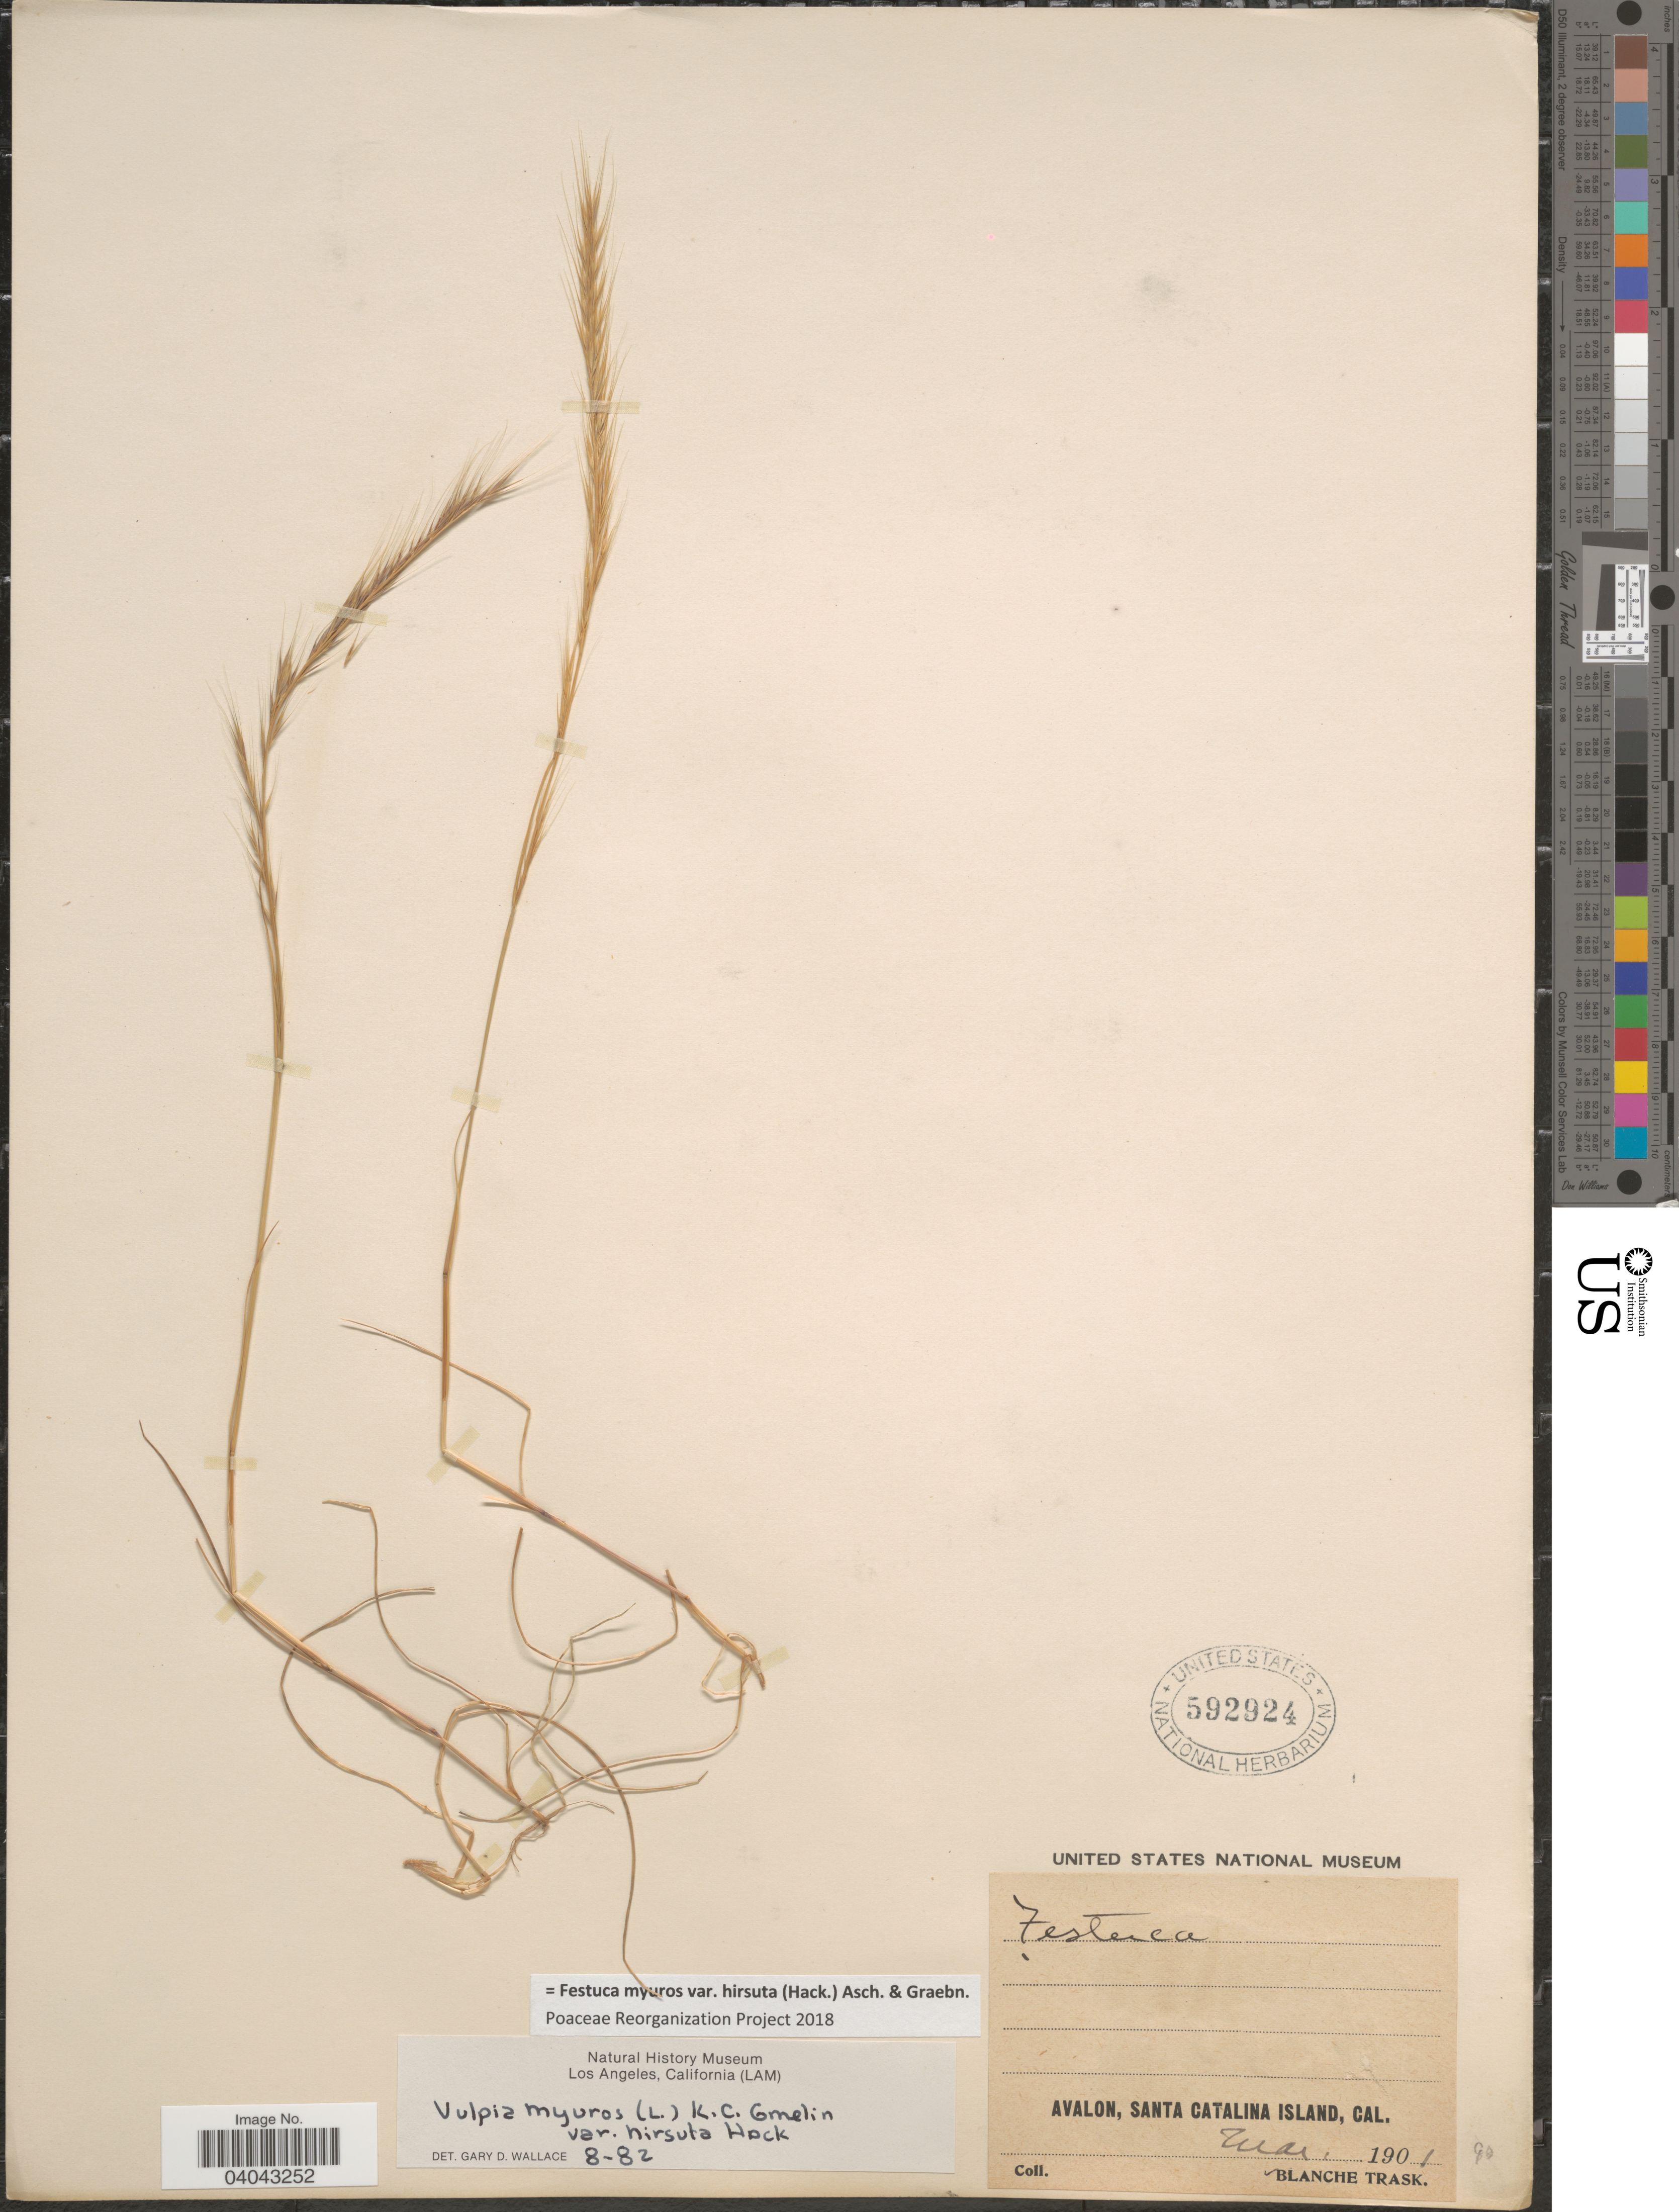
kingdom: Plantae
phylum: Tracheophyta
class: Liliopsida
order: Poales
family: Poaceae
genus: Festuca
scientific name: Festuca myuros var. hirsuta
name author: (Hack.) Asch. & Graebn.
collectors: B. Trask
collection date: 1901-05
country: United States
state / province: California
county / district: Los Angeles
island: Santa Catalina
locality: Avalon, Santa Catalina Island.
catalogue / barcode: US 592924